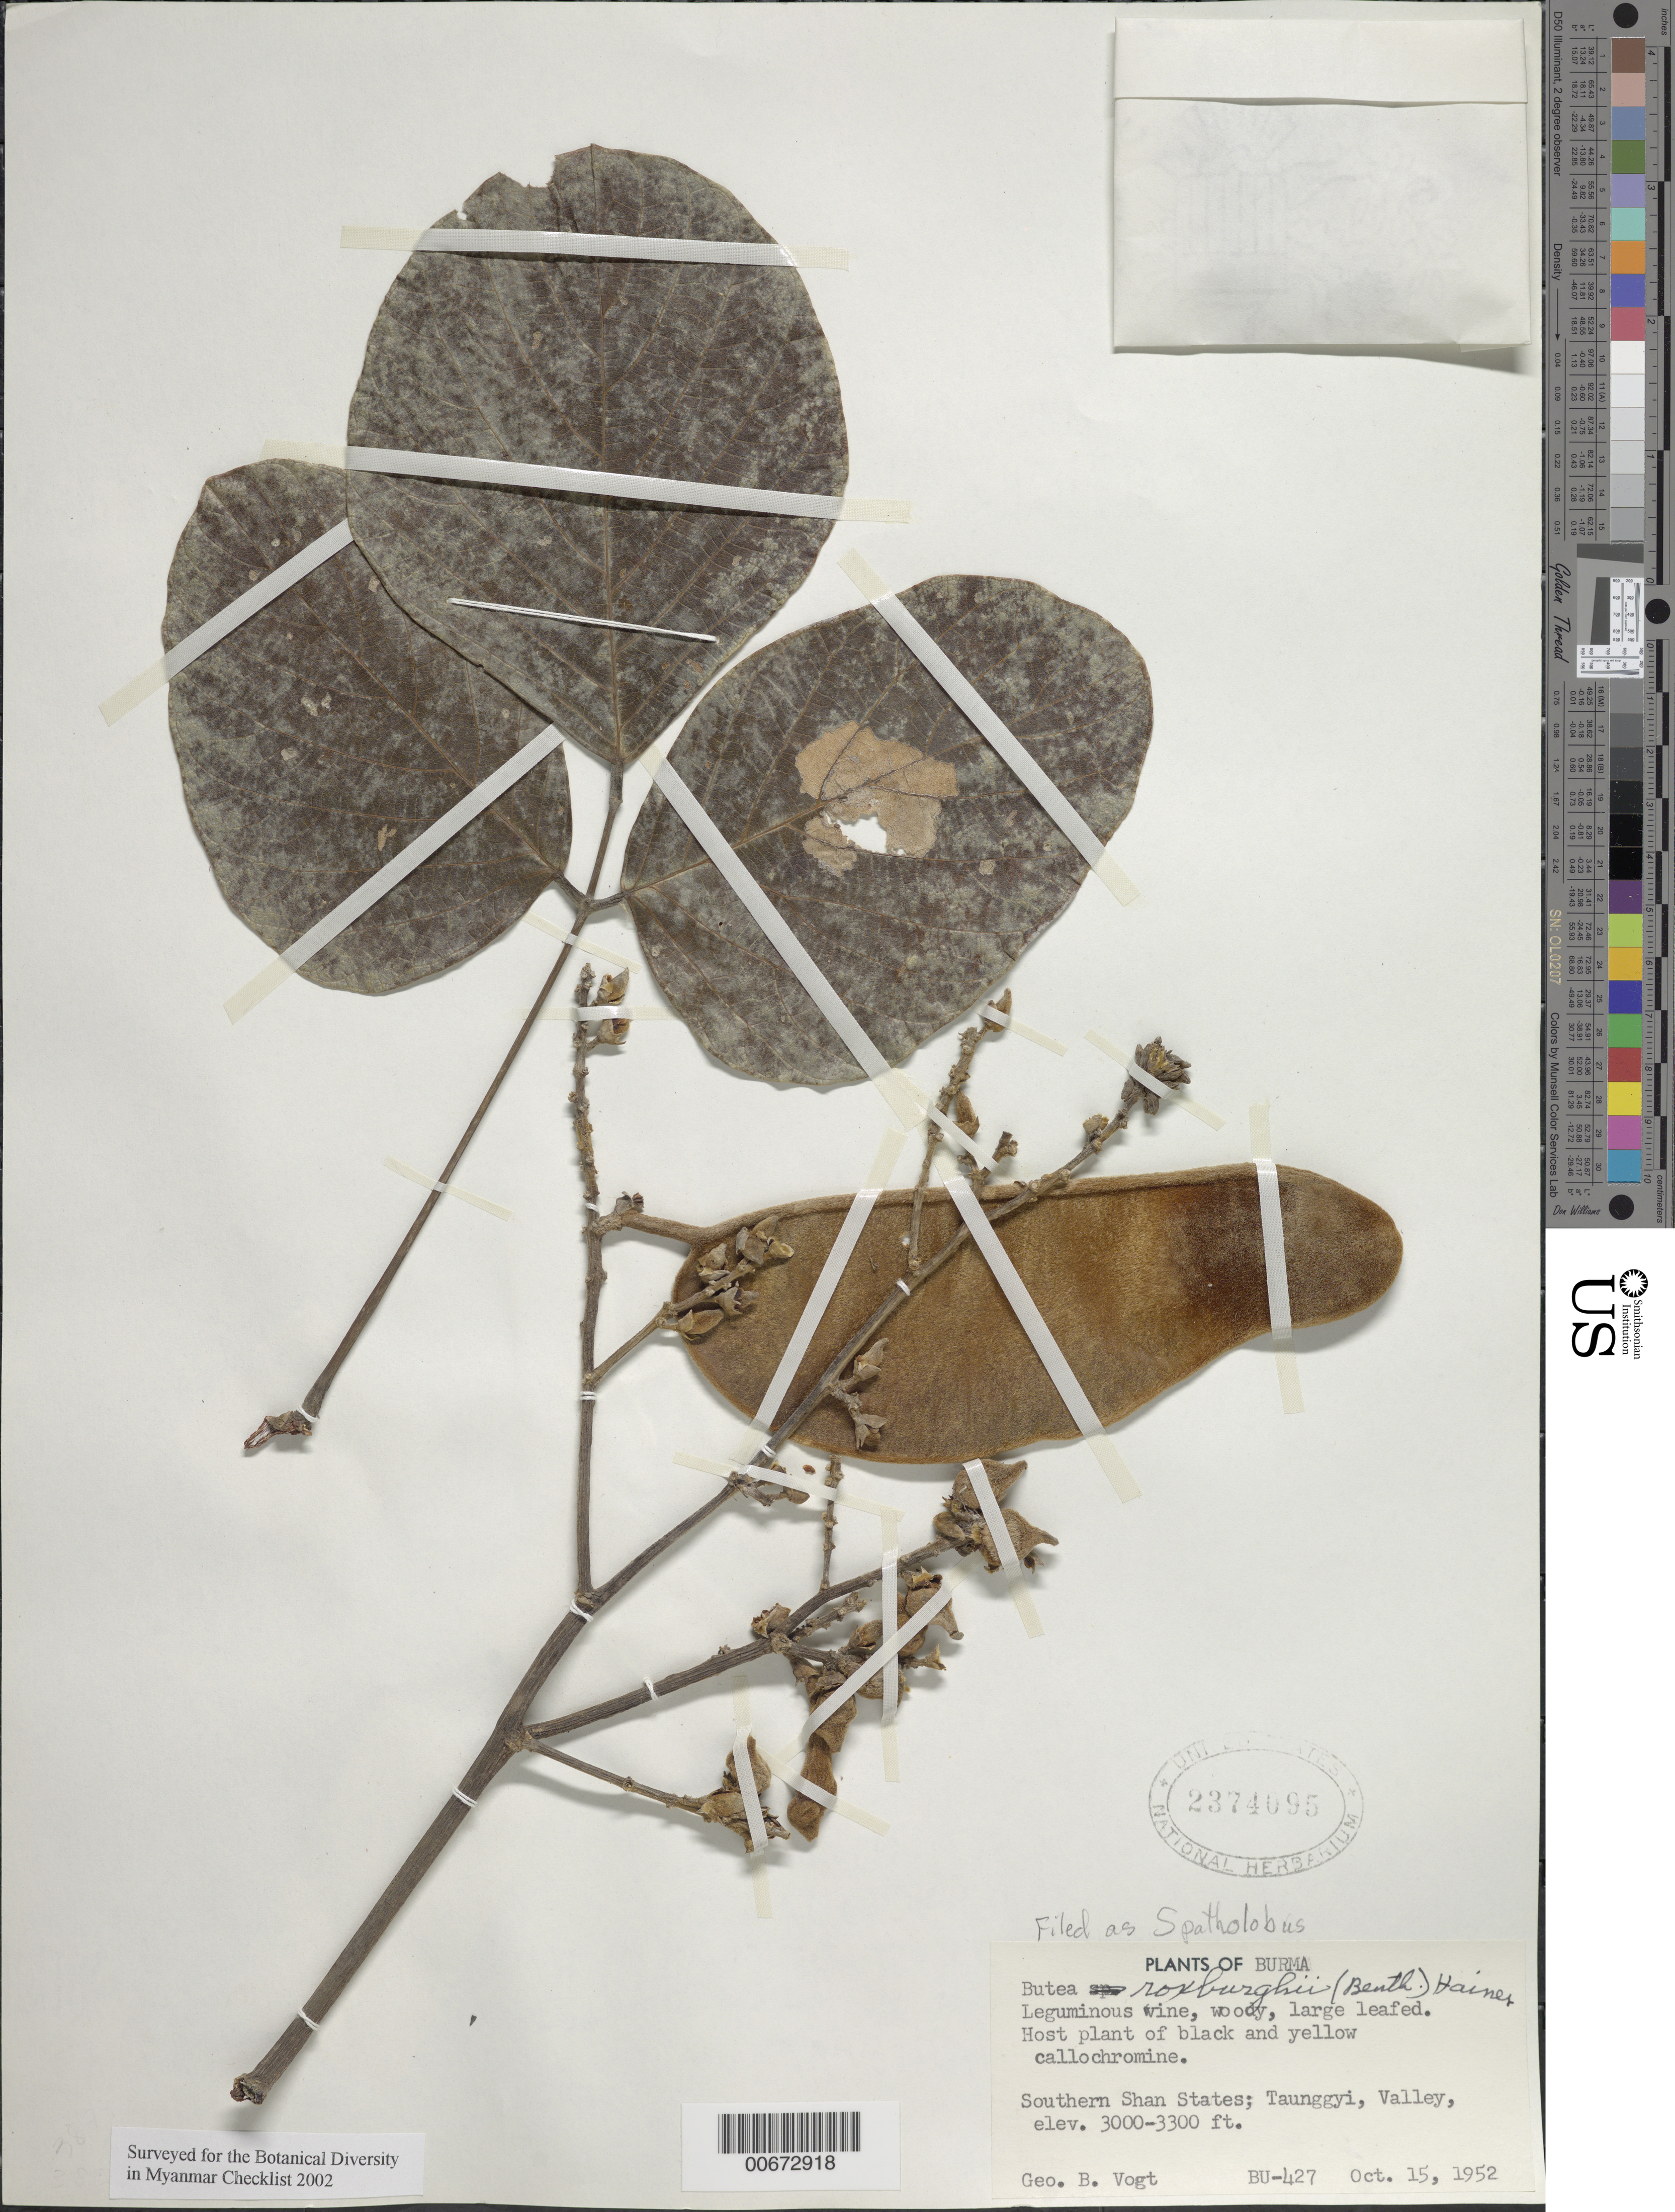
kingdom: Plantae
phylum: Tracheophyta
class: Magnoliopsida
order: Fabales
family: Fabaceae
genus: Spatholobus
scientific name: Spatholobus parviflorus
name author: (Roxb. ex G. Don) Kuntze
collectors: G. Vogt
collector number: BU-427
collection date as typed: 15 Oct 1952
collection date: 1952-10-15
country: Myanmar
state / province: Shan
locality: Taunggyi.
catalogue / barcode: US 2374095